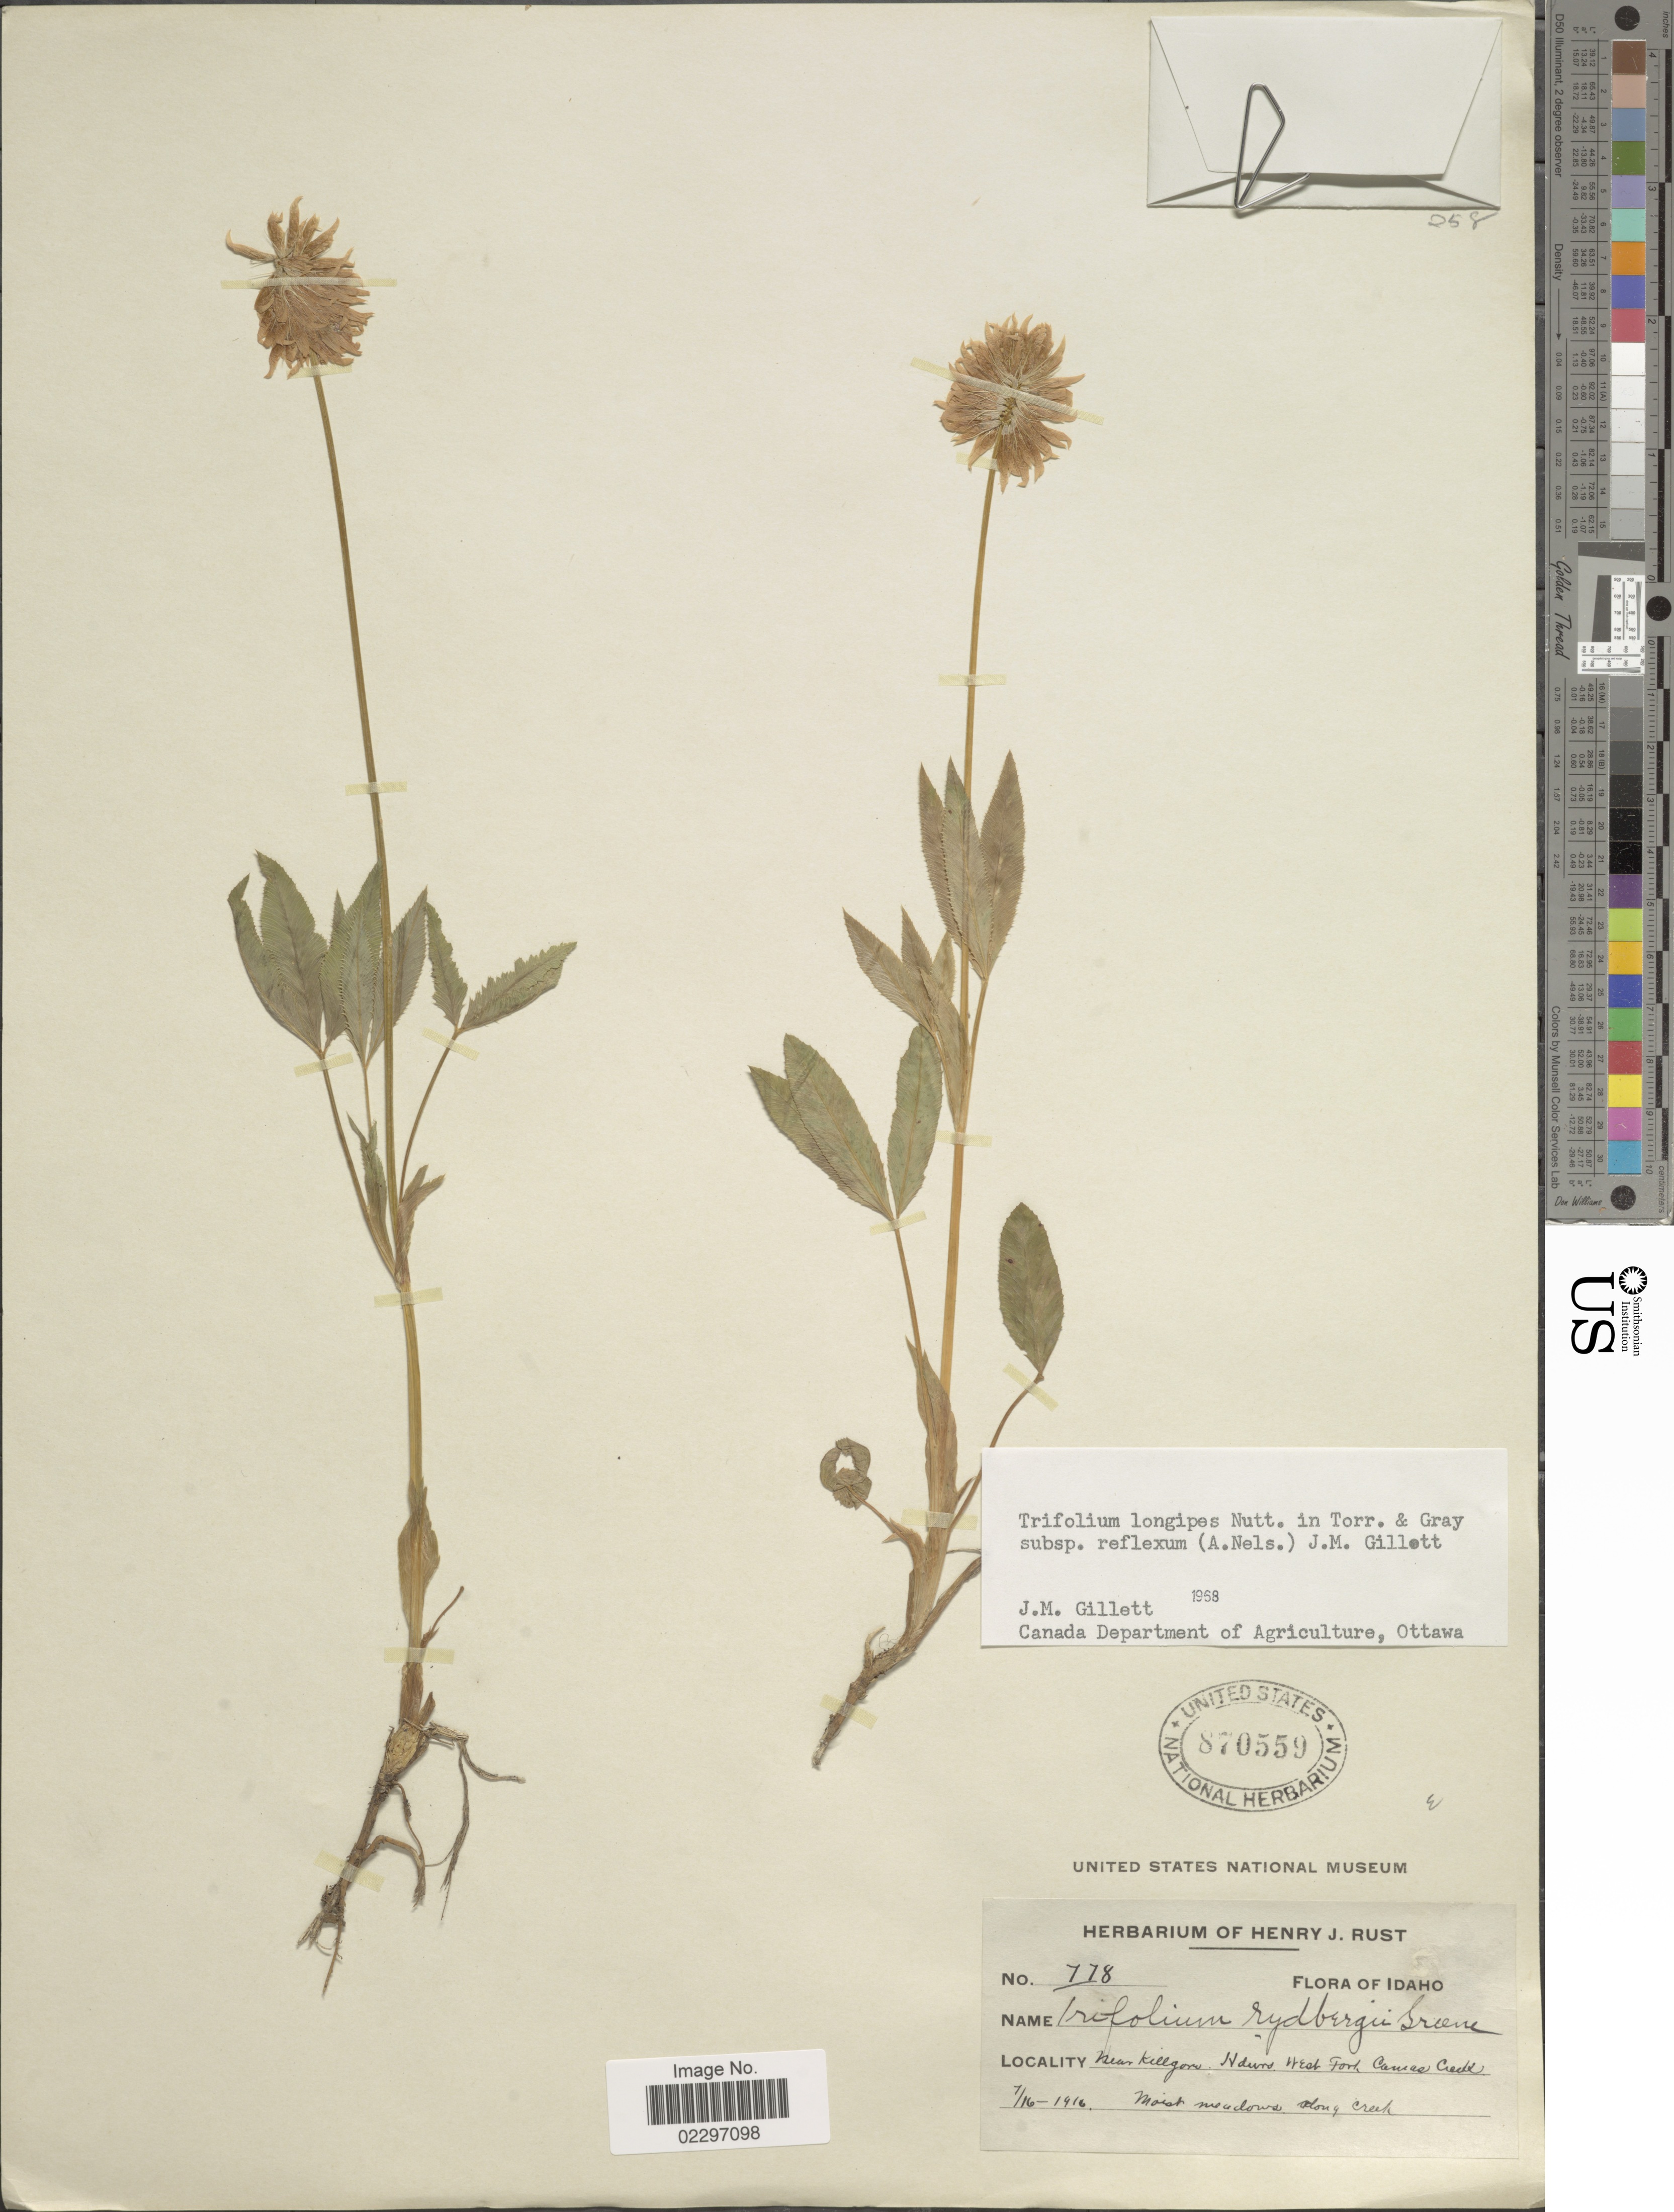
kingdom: Plantae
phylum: Tracheophyta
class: Magnoliopsida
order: Fabales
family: Fabaceae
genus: Trifolium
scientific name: Trifolium longipes subsp. reflexum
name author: (A. Nelson) J.M. Gillet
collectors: ex herb. Henry J. Rust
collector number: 778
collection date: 1916-07-16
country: United States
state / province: Idaho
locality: Near Killgore. Hduro [interpreted], West Fork, Camas Creek.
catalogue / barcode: US 870559